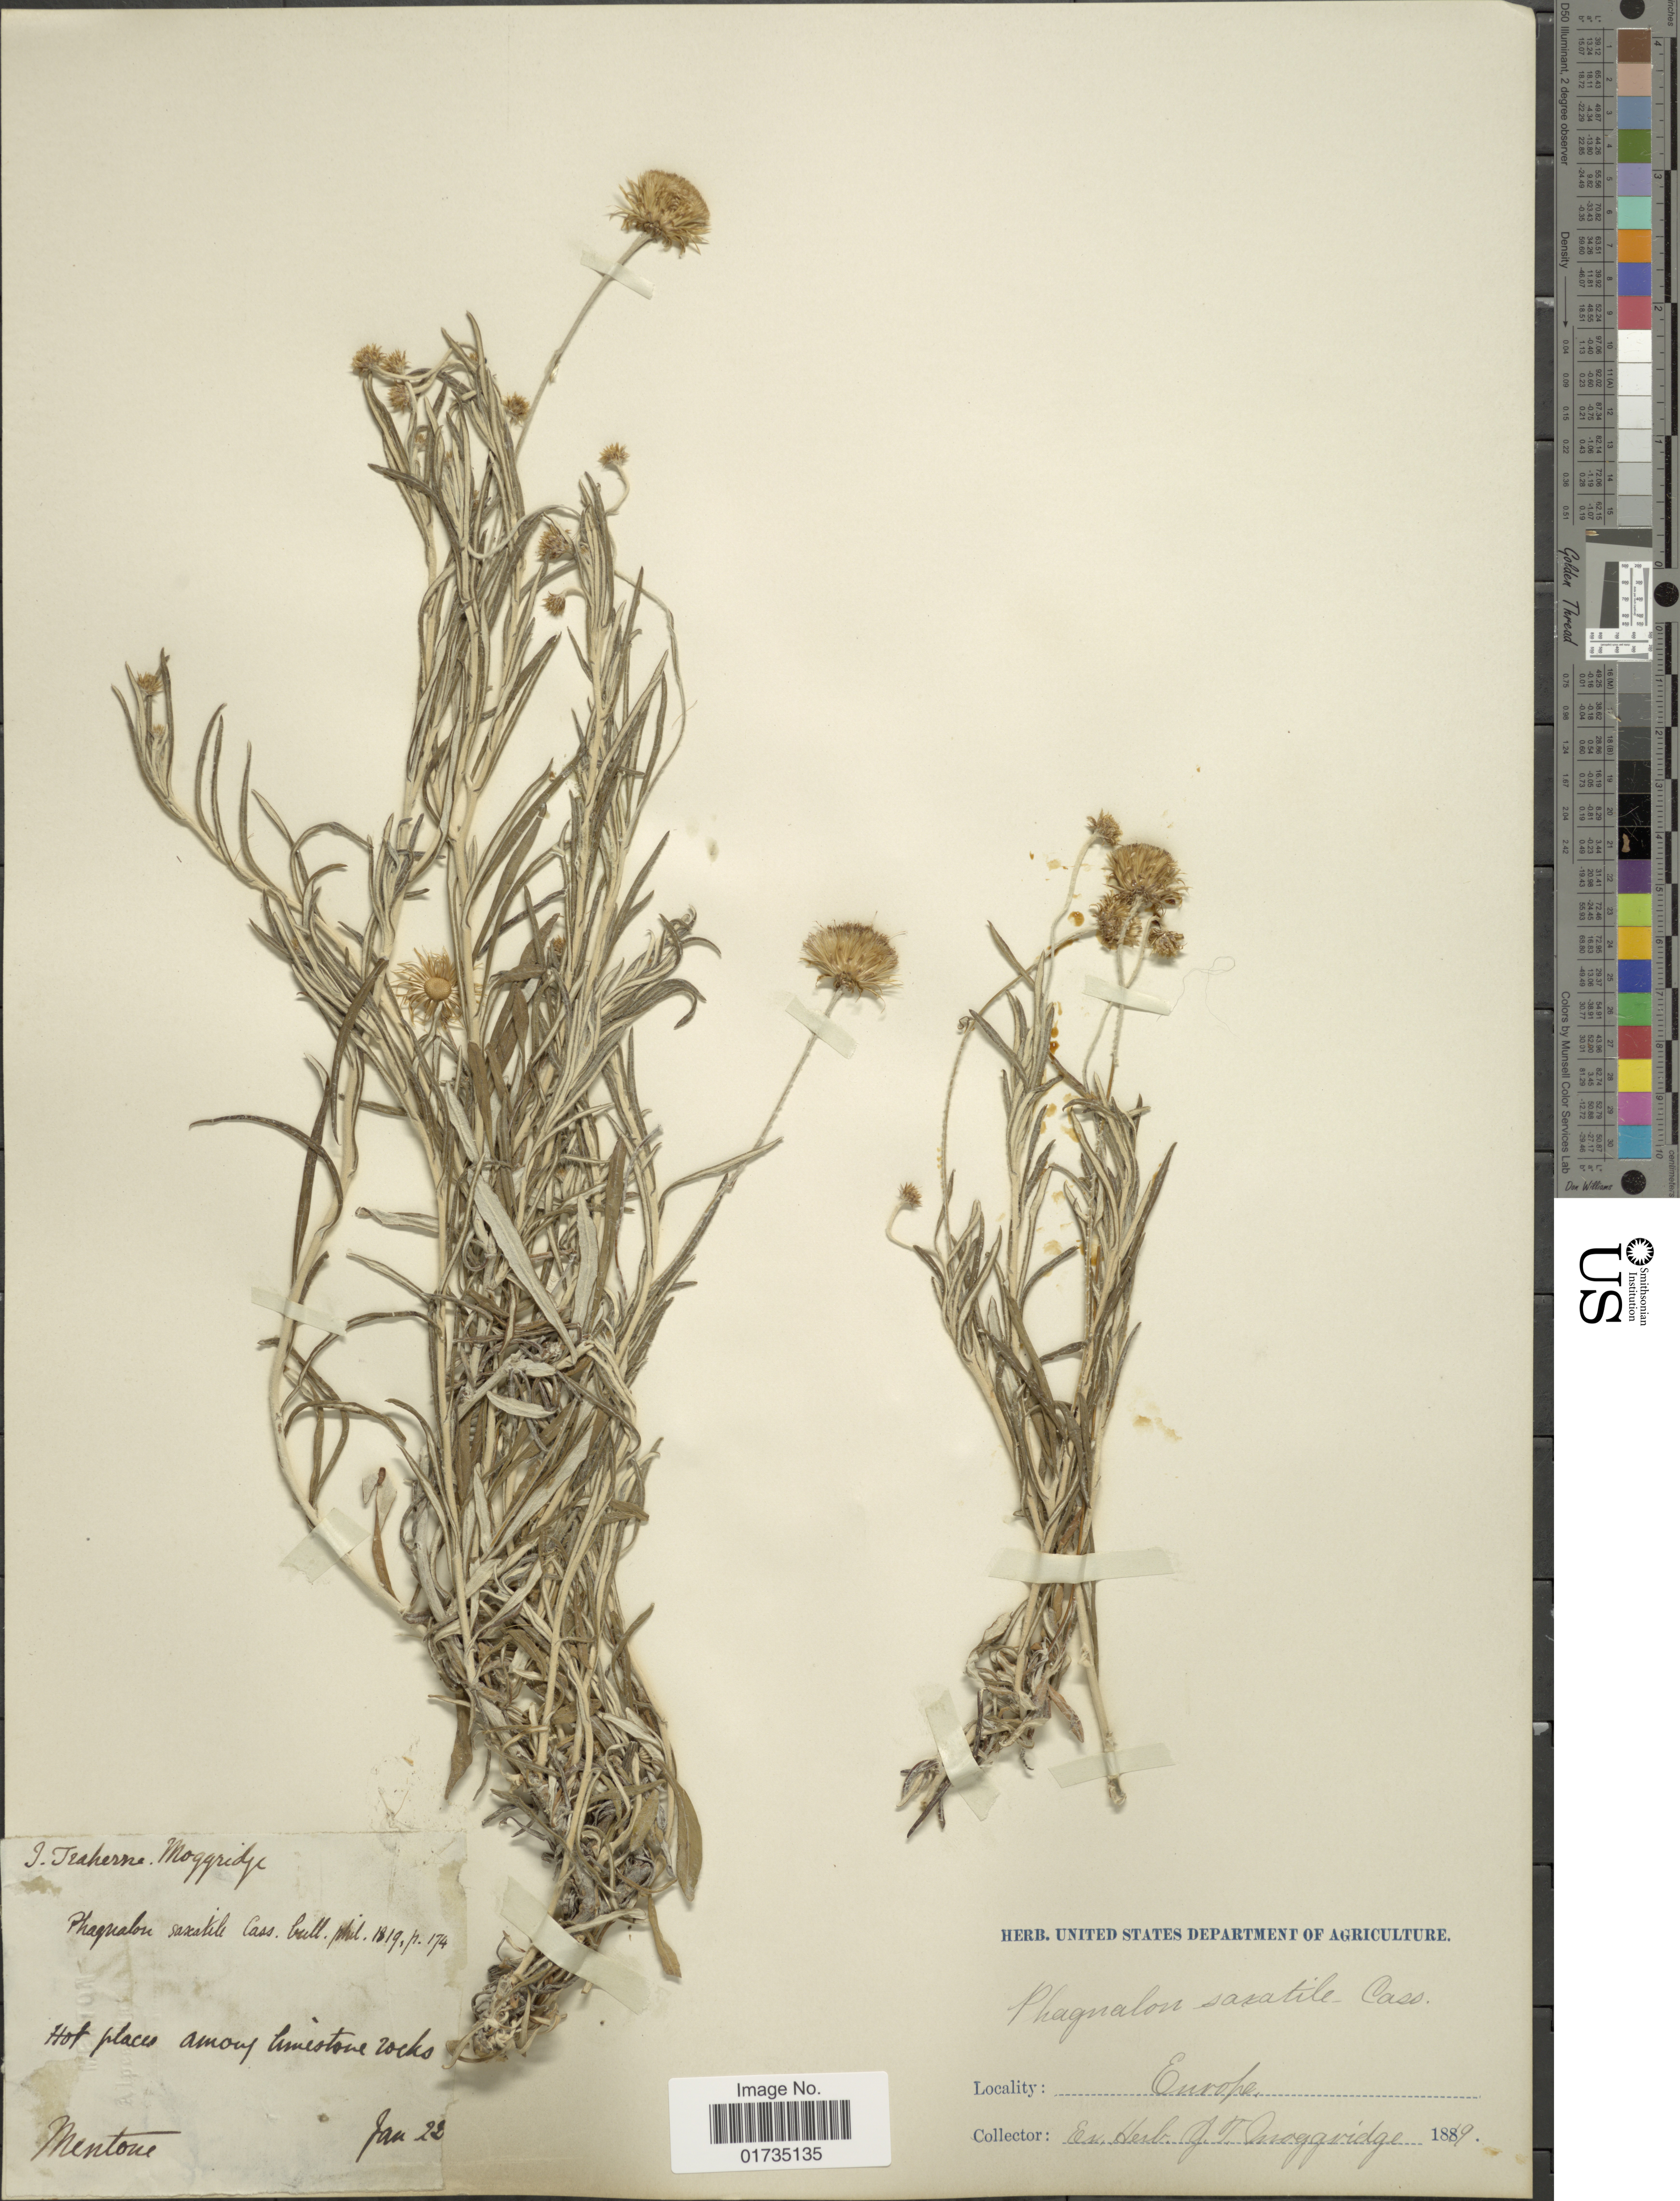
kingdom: Plantae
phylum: Tracheophyta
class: Magnoliopsida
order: Asterales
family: Asteraceae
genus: Phagnalon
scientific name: Phagnalon saxatile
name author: Cass.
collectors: J. T. Moggridge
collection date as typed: Transcribed d/m/y: /1/28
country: France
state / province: Provence-Alpes-Côte d'Azur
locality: Hot places among limestone rocks. Europe